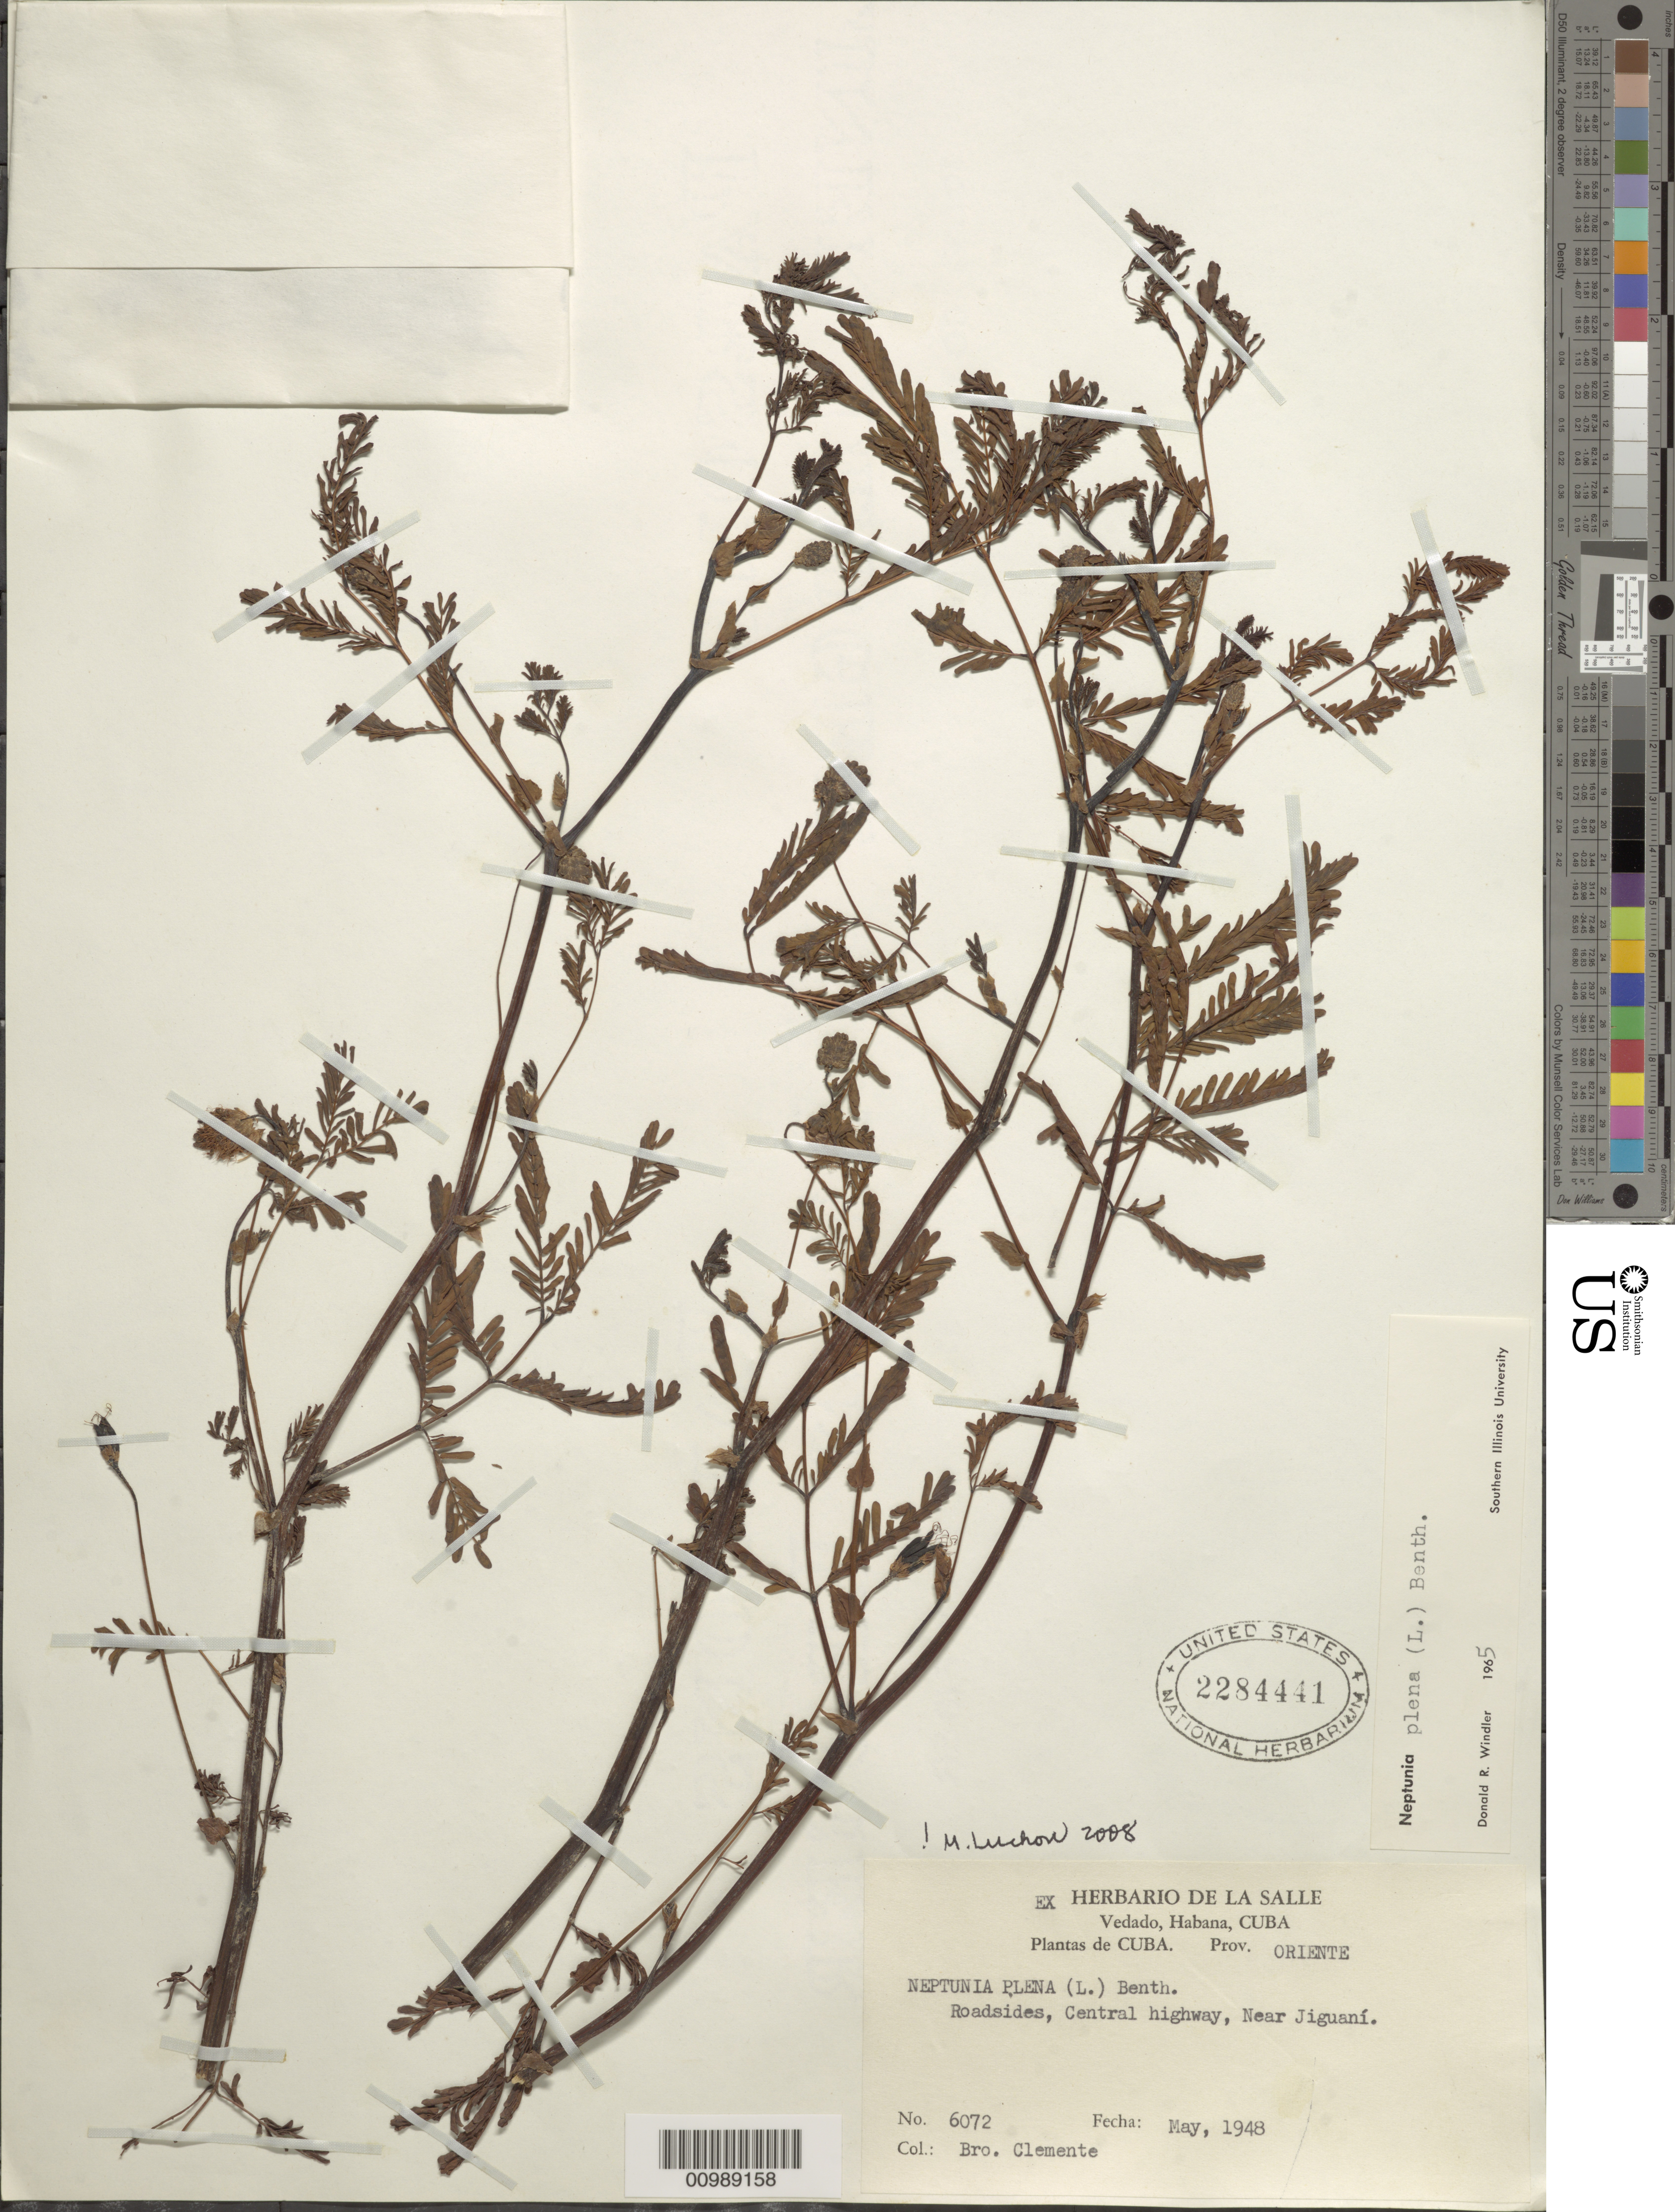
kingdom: Plantae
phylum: Tracheophyta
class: Magnoliopsida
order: Fabales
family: Fabaceae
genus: Neptunia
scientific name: Neptunia plena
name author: (L.) Benth.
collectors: Bro. Clemente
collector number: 6072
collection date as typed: May 1948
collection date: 1948-05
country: Cuba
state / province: Oriente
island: Cuba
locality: Roadsides, Central Highway, Near Jiguani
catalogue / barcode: US 2284441